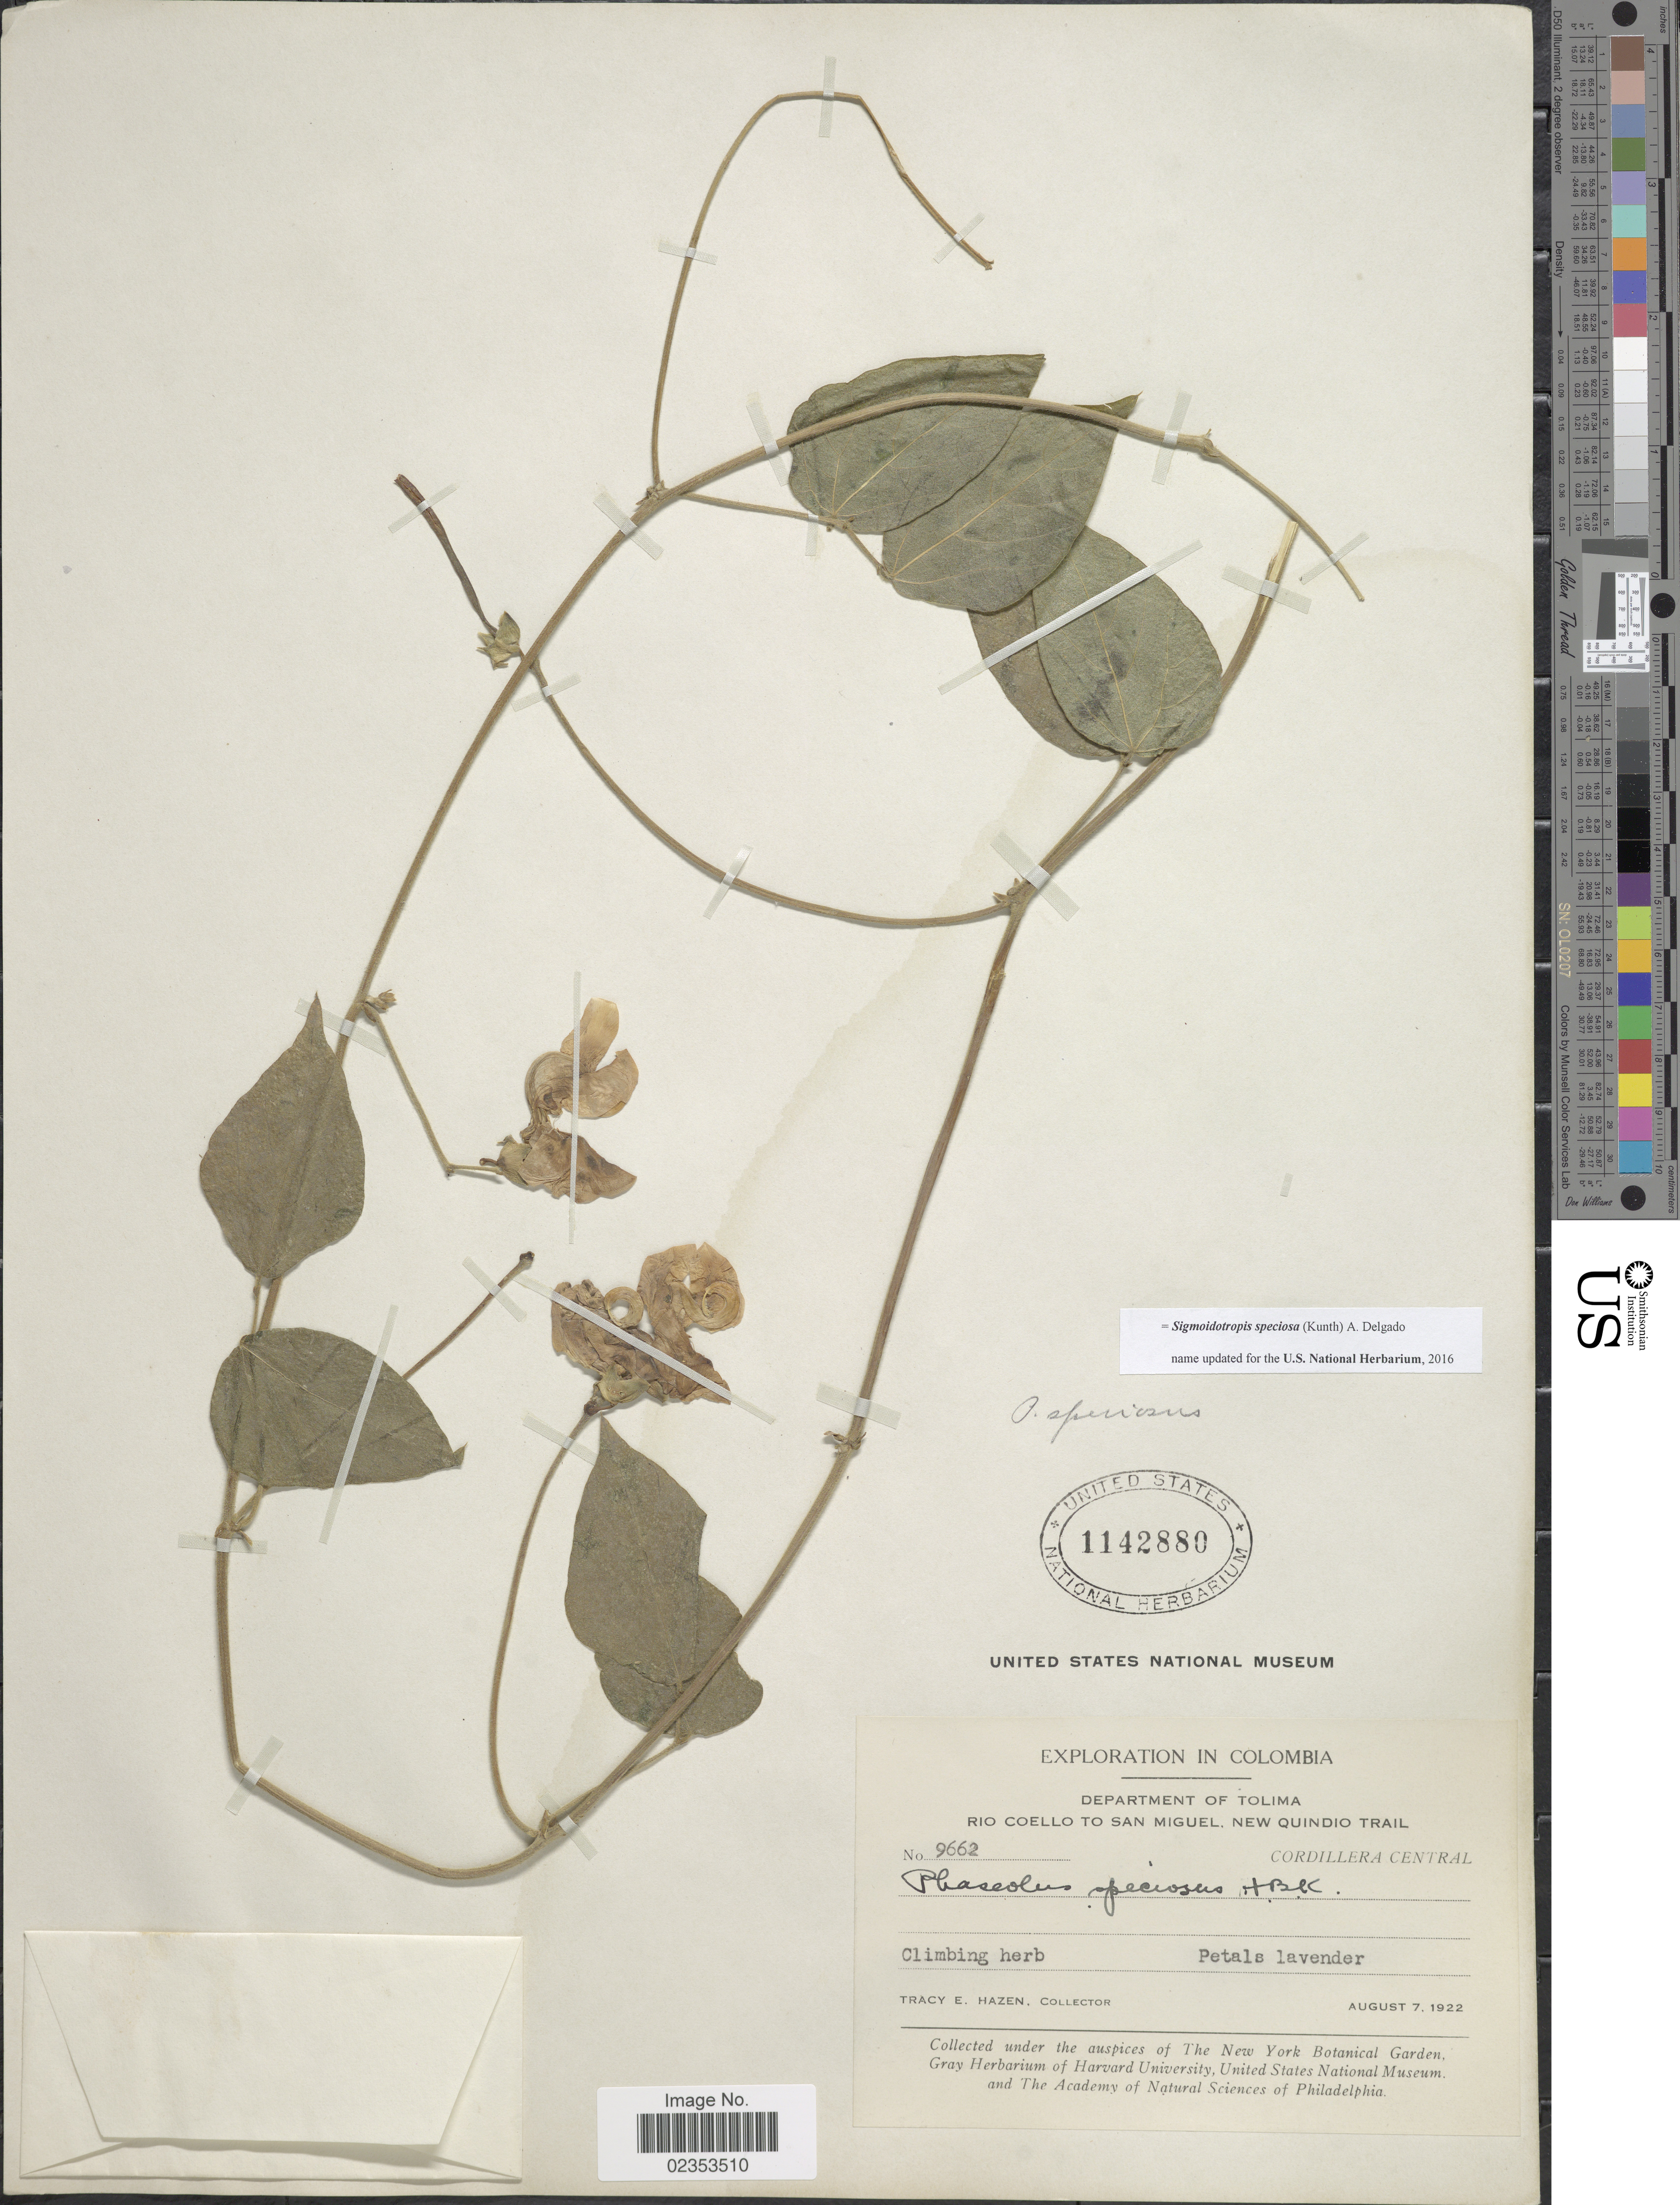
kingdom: Plantae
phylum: Tracheophyta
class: Magnoliopsida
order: Fabales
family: Fabaceae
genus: Sigmoidotropis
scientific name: Sigmoidotropis speciosa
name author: (Kunth) A. Delgado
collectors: T. E. Hazen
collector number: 9662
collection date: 1922-08-07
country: Colombia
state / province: Tolima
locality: Rio Coello to San Miguel, New Quindio Trail, Cordillera Central.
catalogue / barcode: US 1142880